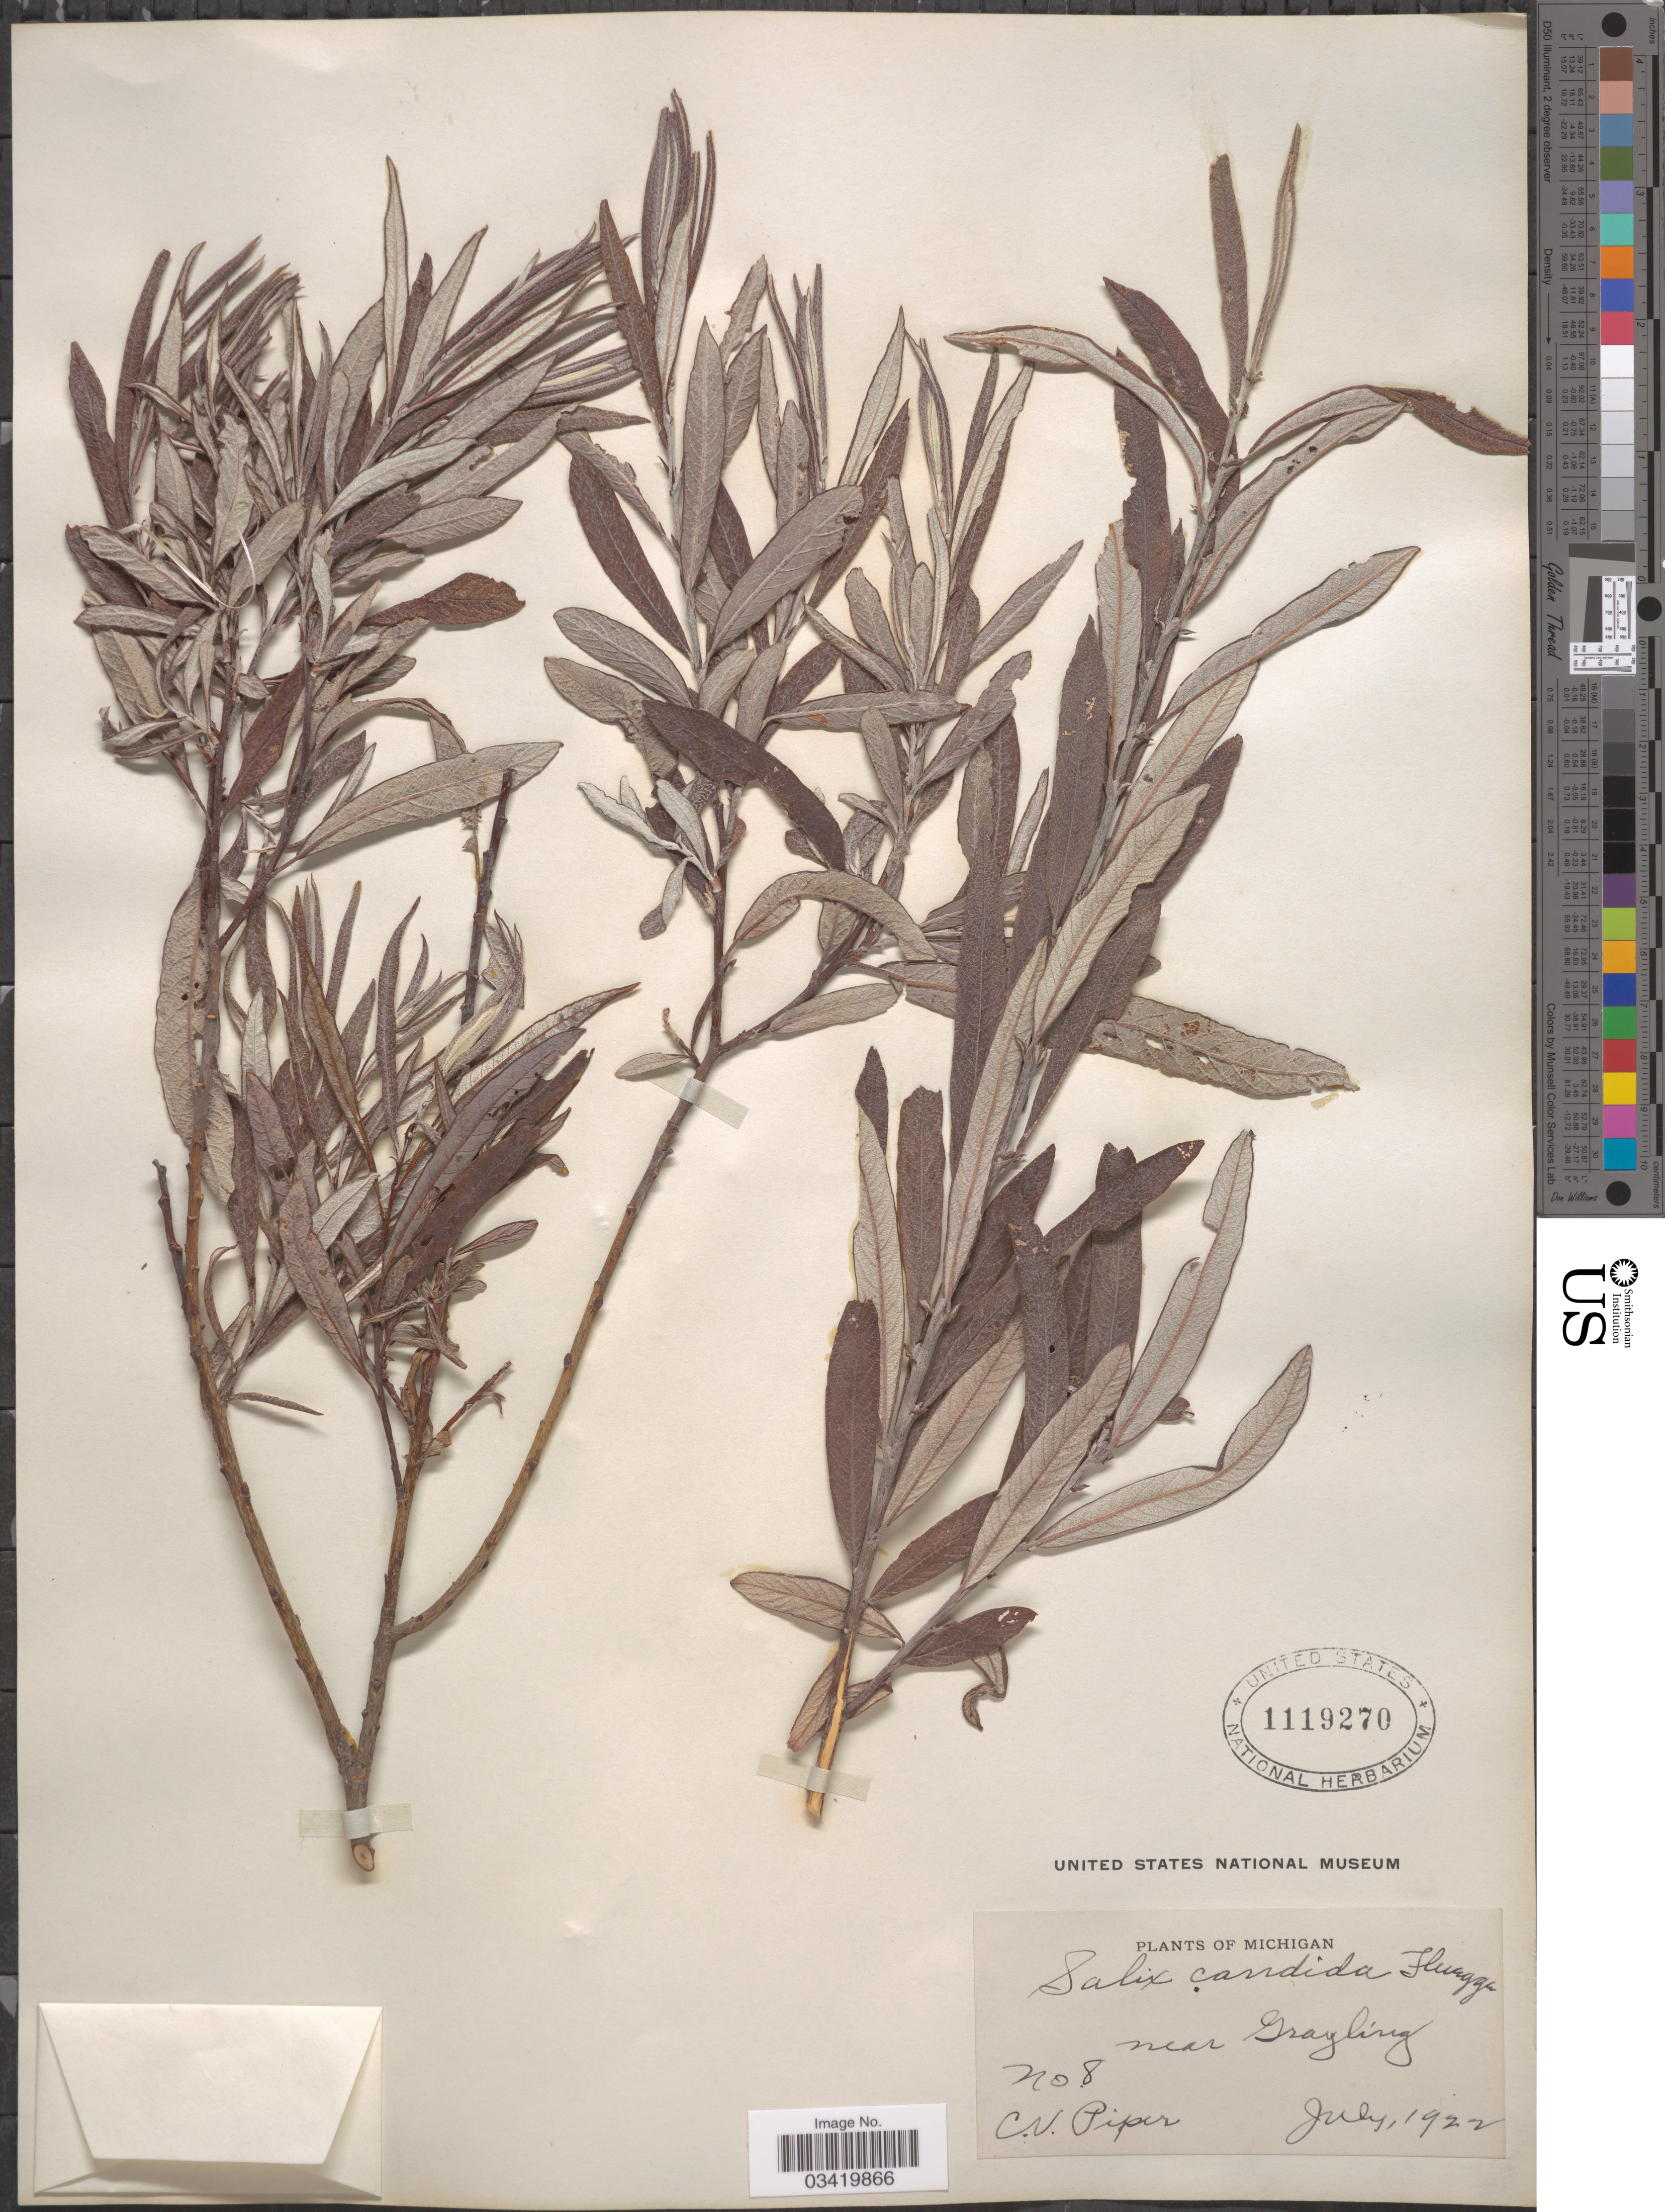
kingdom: Plantae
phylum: Tracheophyta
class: Magnoliopsida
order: Malpighiales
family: Salicaceae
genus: Salix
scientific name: Salix candida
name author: Flüggé ex Willd.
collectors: C. V. Piper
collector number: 8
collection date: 1922-07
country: United States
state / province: Michigan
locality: Near Grayling.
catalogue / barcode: US 1119270